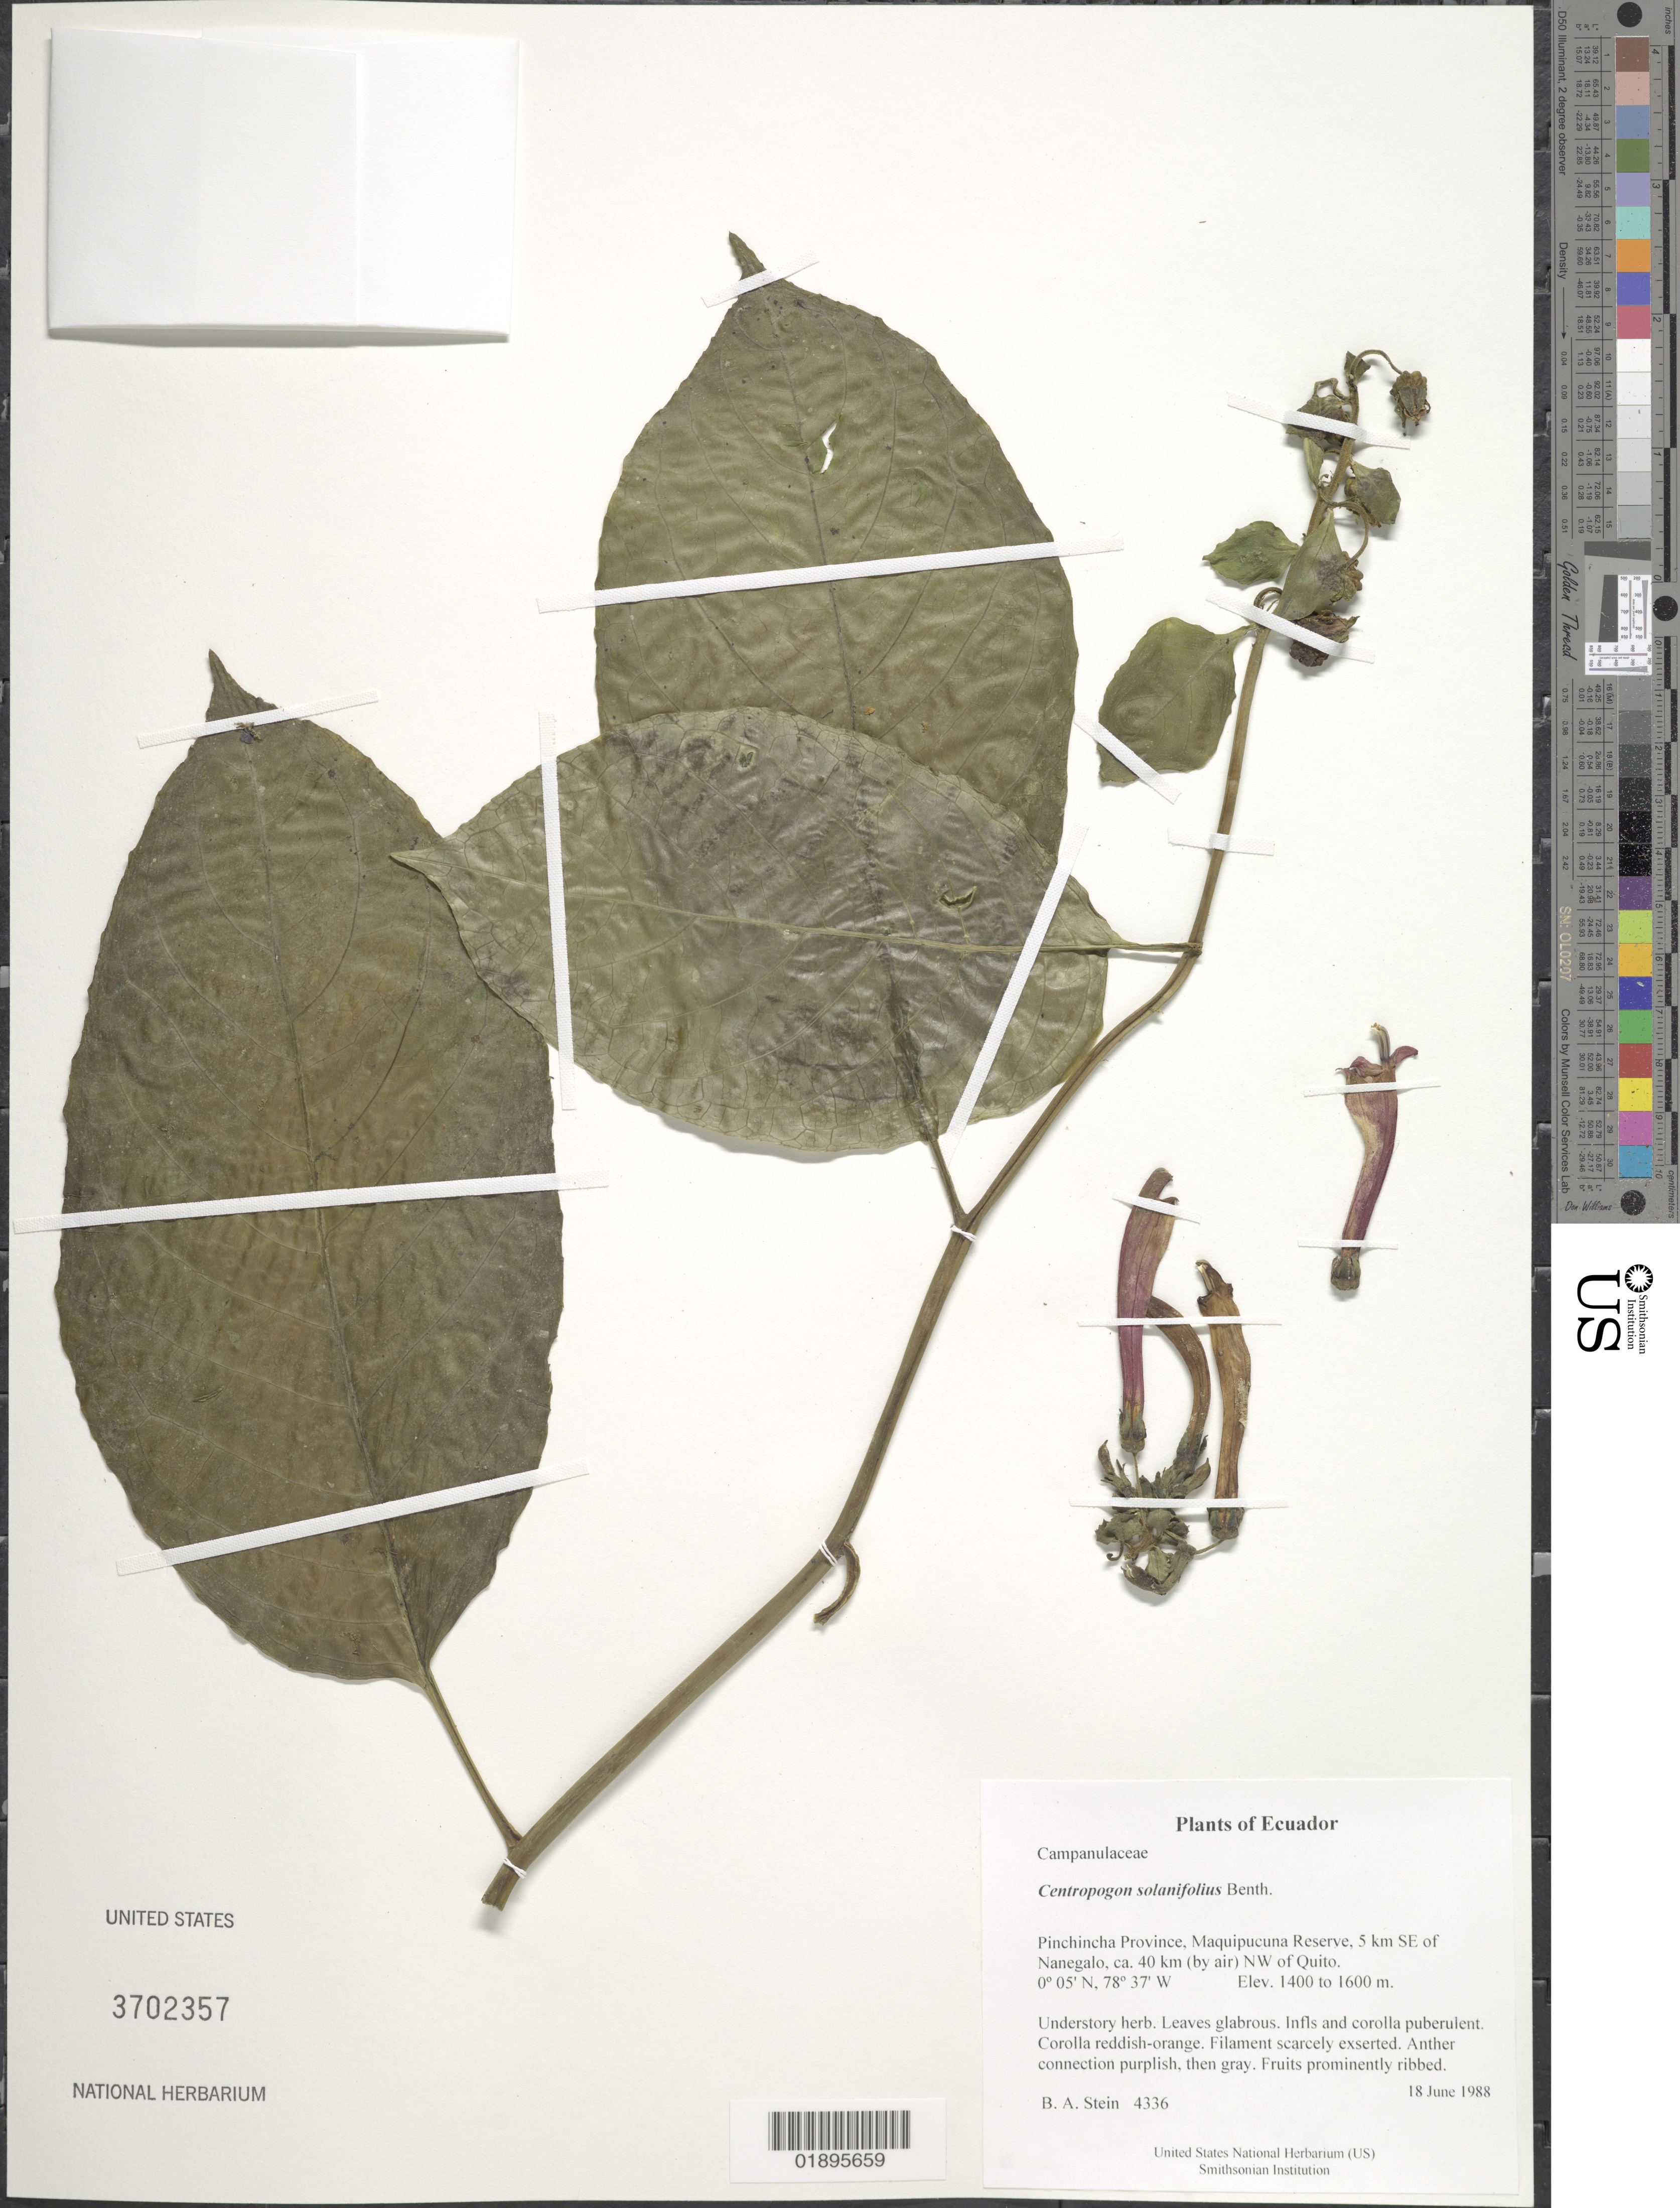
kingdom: Plantae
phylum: Tracheophyta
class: Magnoliopsida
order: Asterales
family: Campanulaceae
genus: Centropogon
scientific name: Centropogon solanifolius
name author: Benth.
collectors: B. A. Stein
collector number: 4336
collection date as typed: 18 June 1988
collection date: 1988-06-18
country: Ecuador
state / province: Pichincha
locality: Maquipucuna Reserve, 5 km SE of Nanegalo, ca. 40 km (by air) NW of Quito.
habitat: Understory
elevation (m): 1400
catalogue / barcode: US 3702357